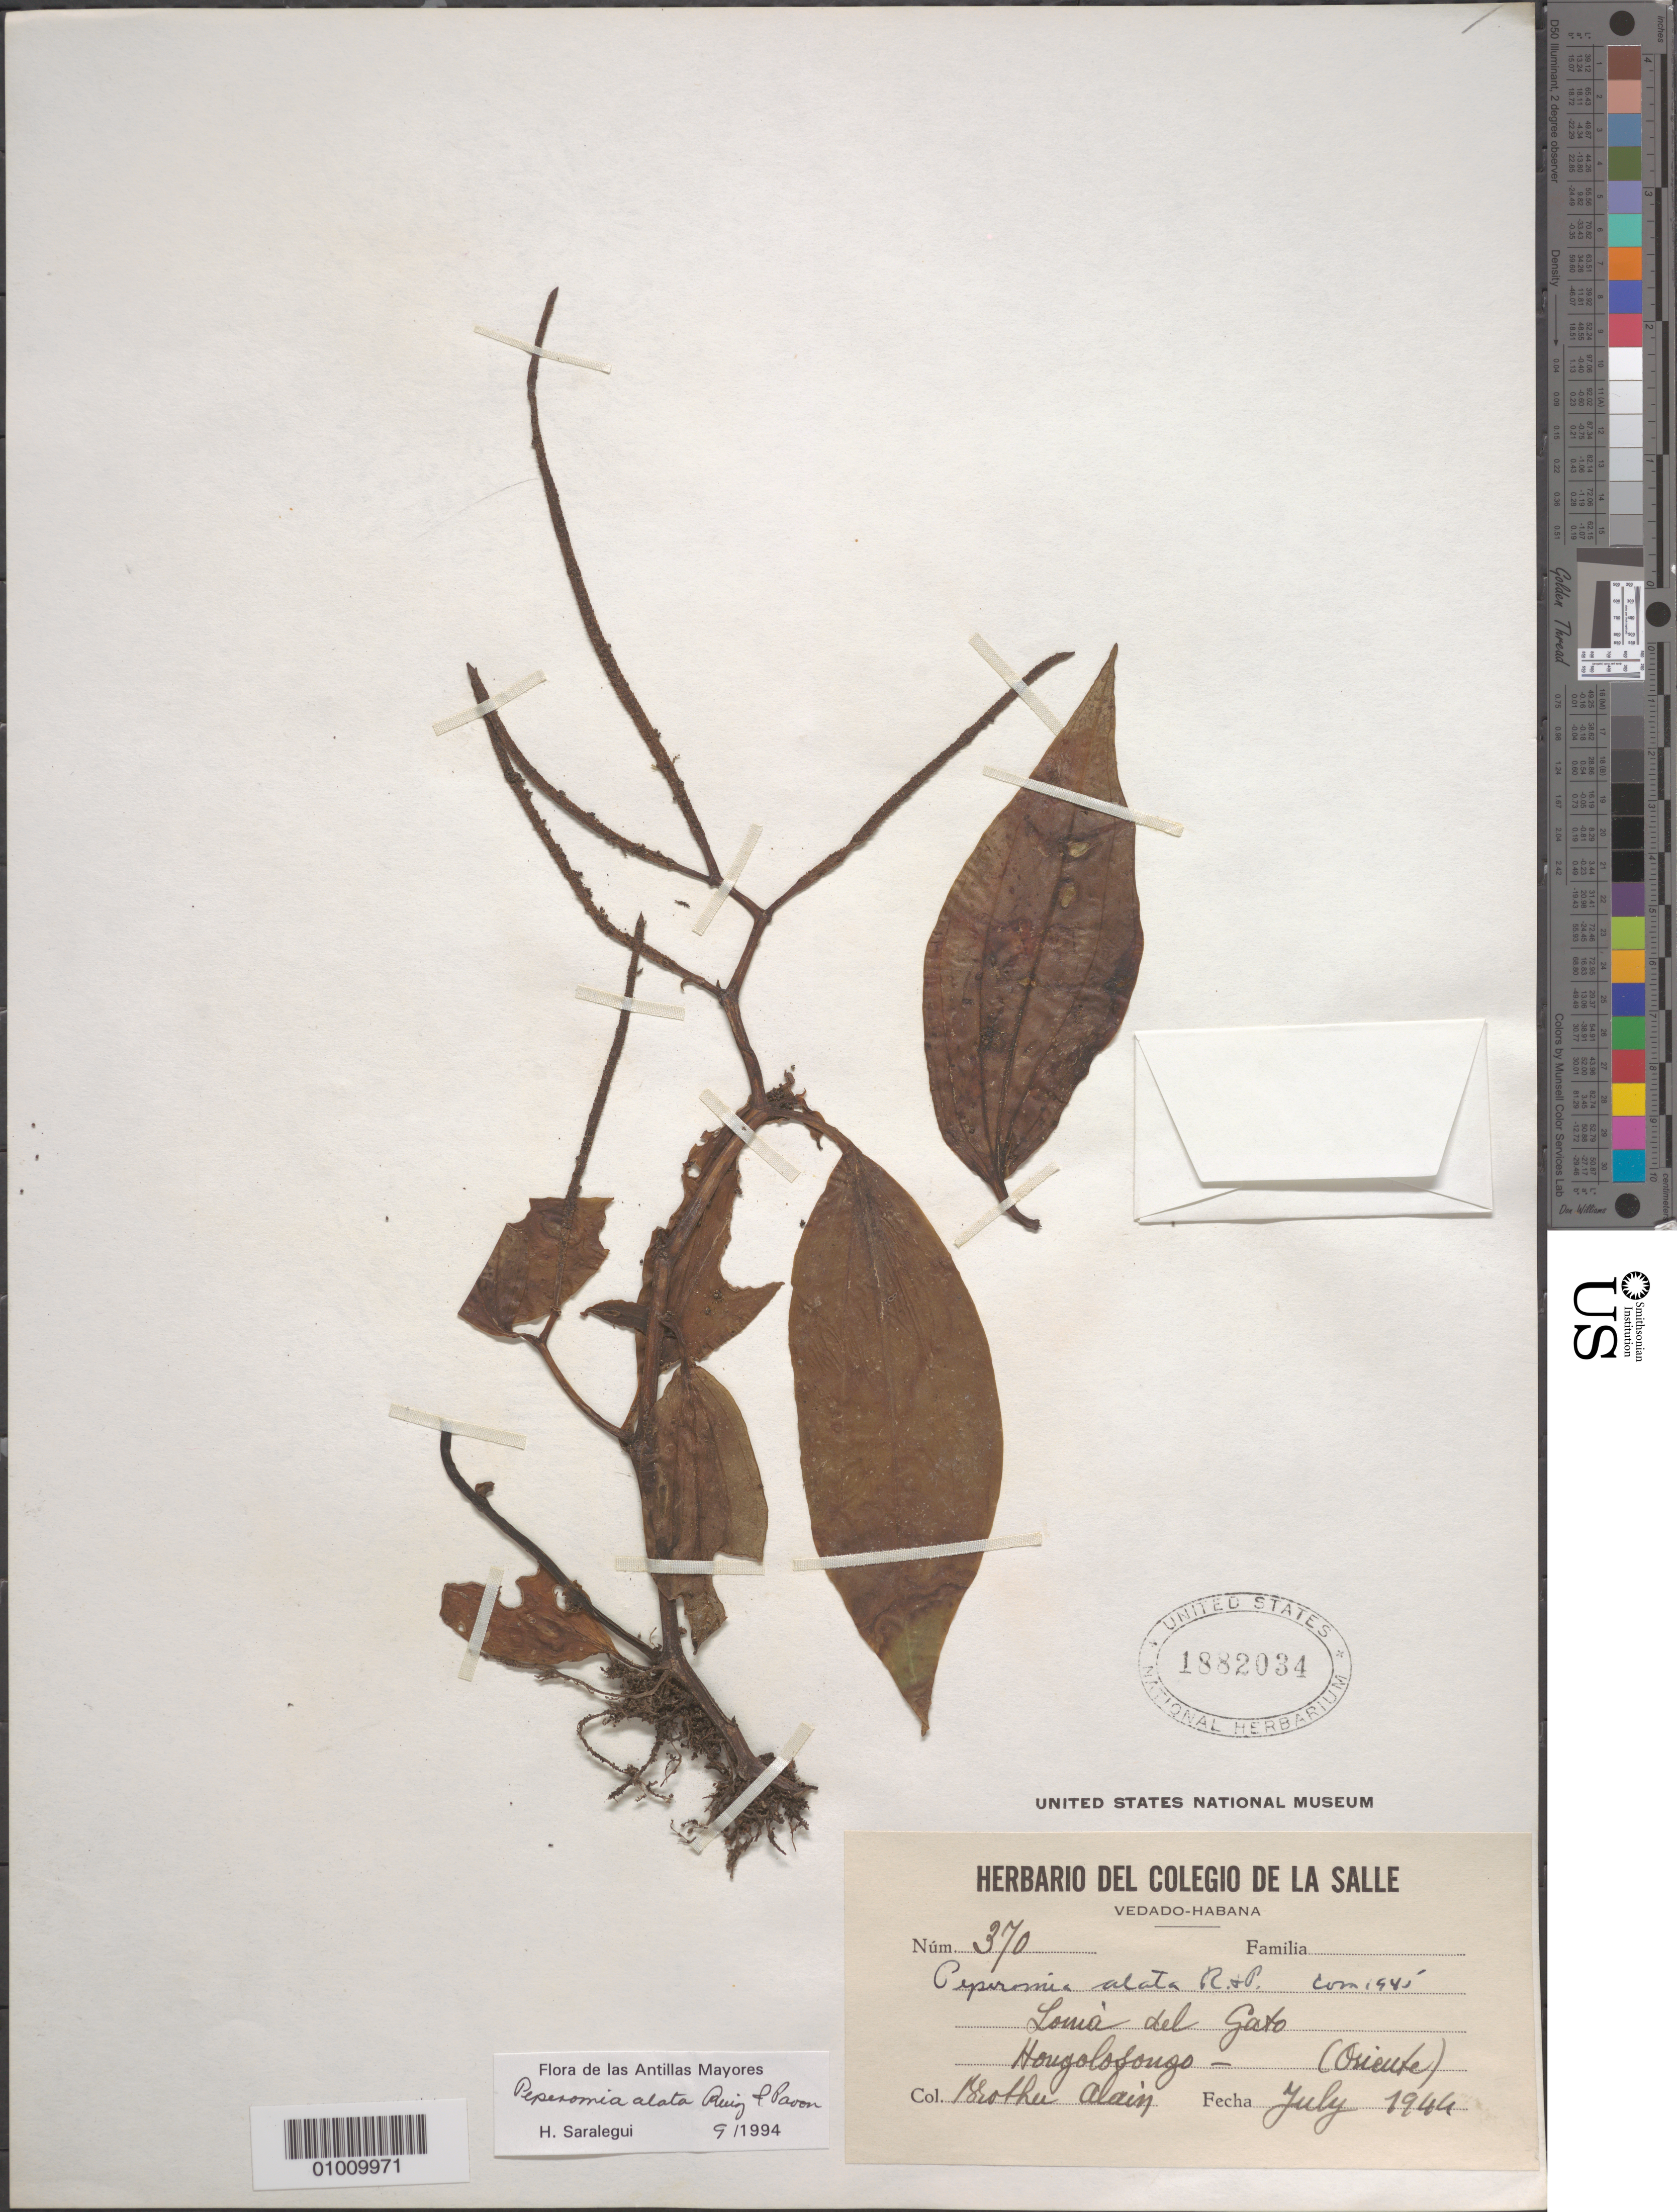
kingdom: Plantae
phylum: Tracheophyta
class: Magnoliopsida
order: Piperales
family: Piperaceae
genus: Peperomia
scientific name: Peperomia alata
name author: Ruiz & Pav.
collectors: A. H. Liogier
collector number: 370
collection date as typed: Jul 1944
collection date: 1944-07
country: Cuba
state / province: Oriente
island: Cuba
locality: Louis Del Gasto Hougolosongo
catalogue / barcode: US 1882034